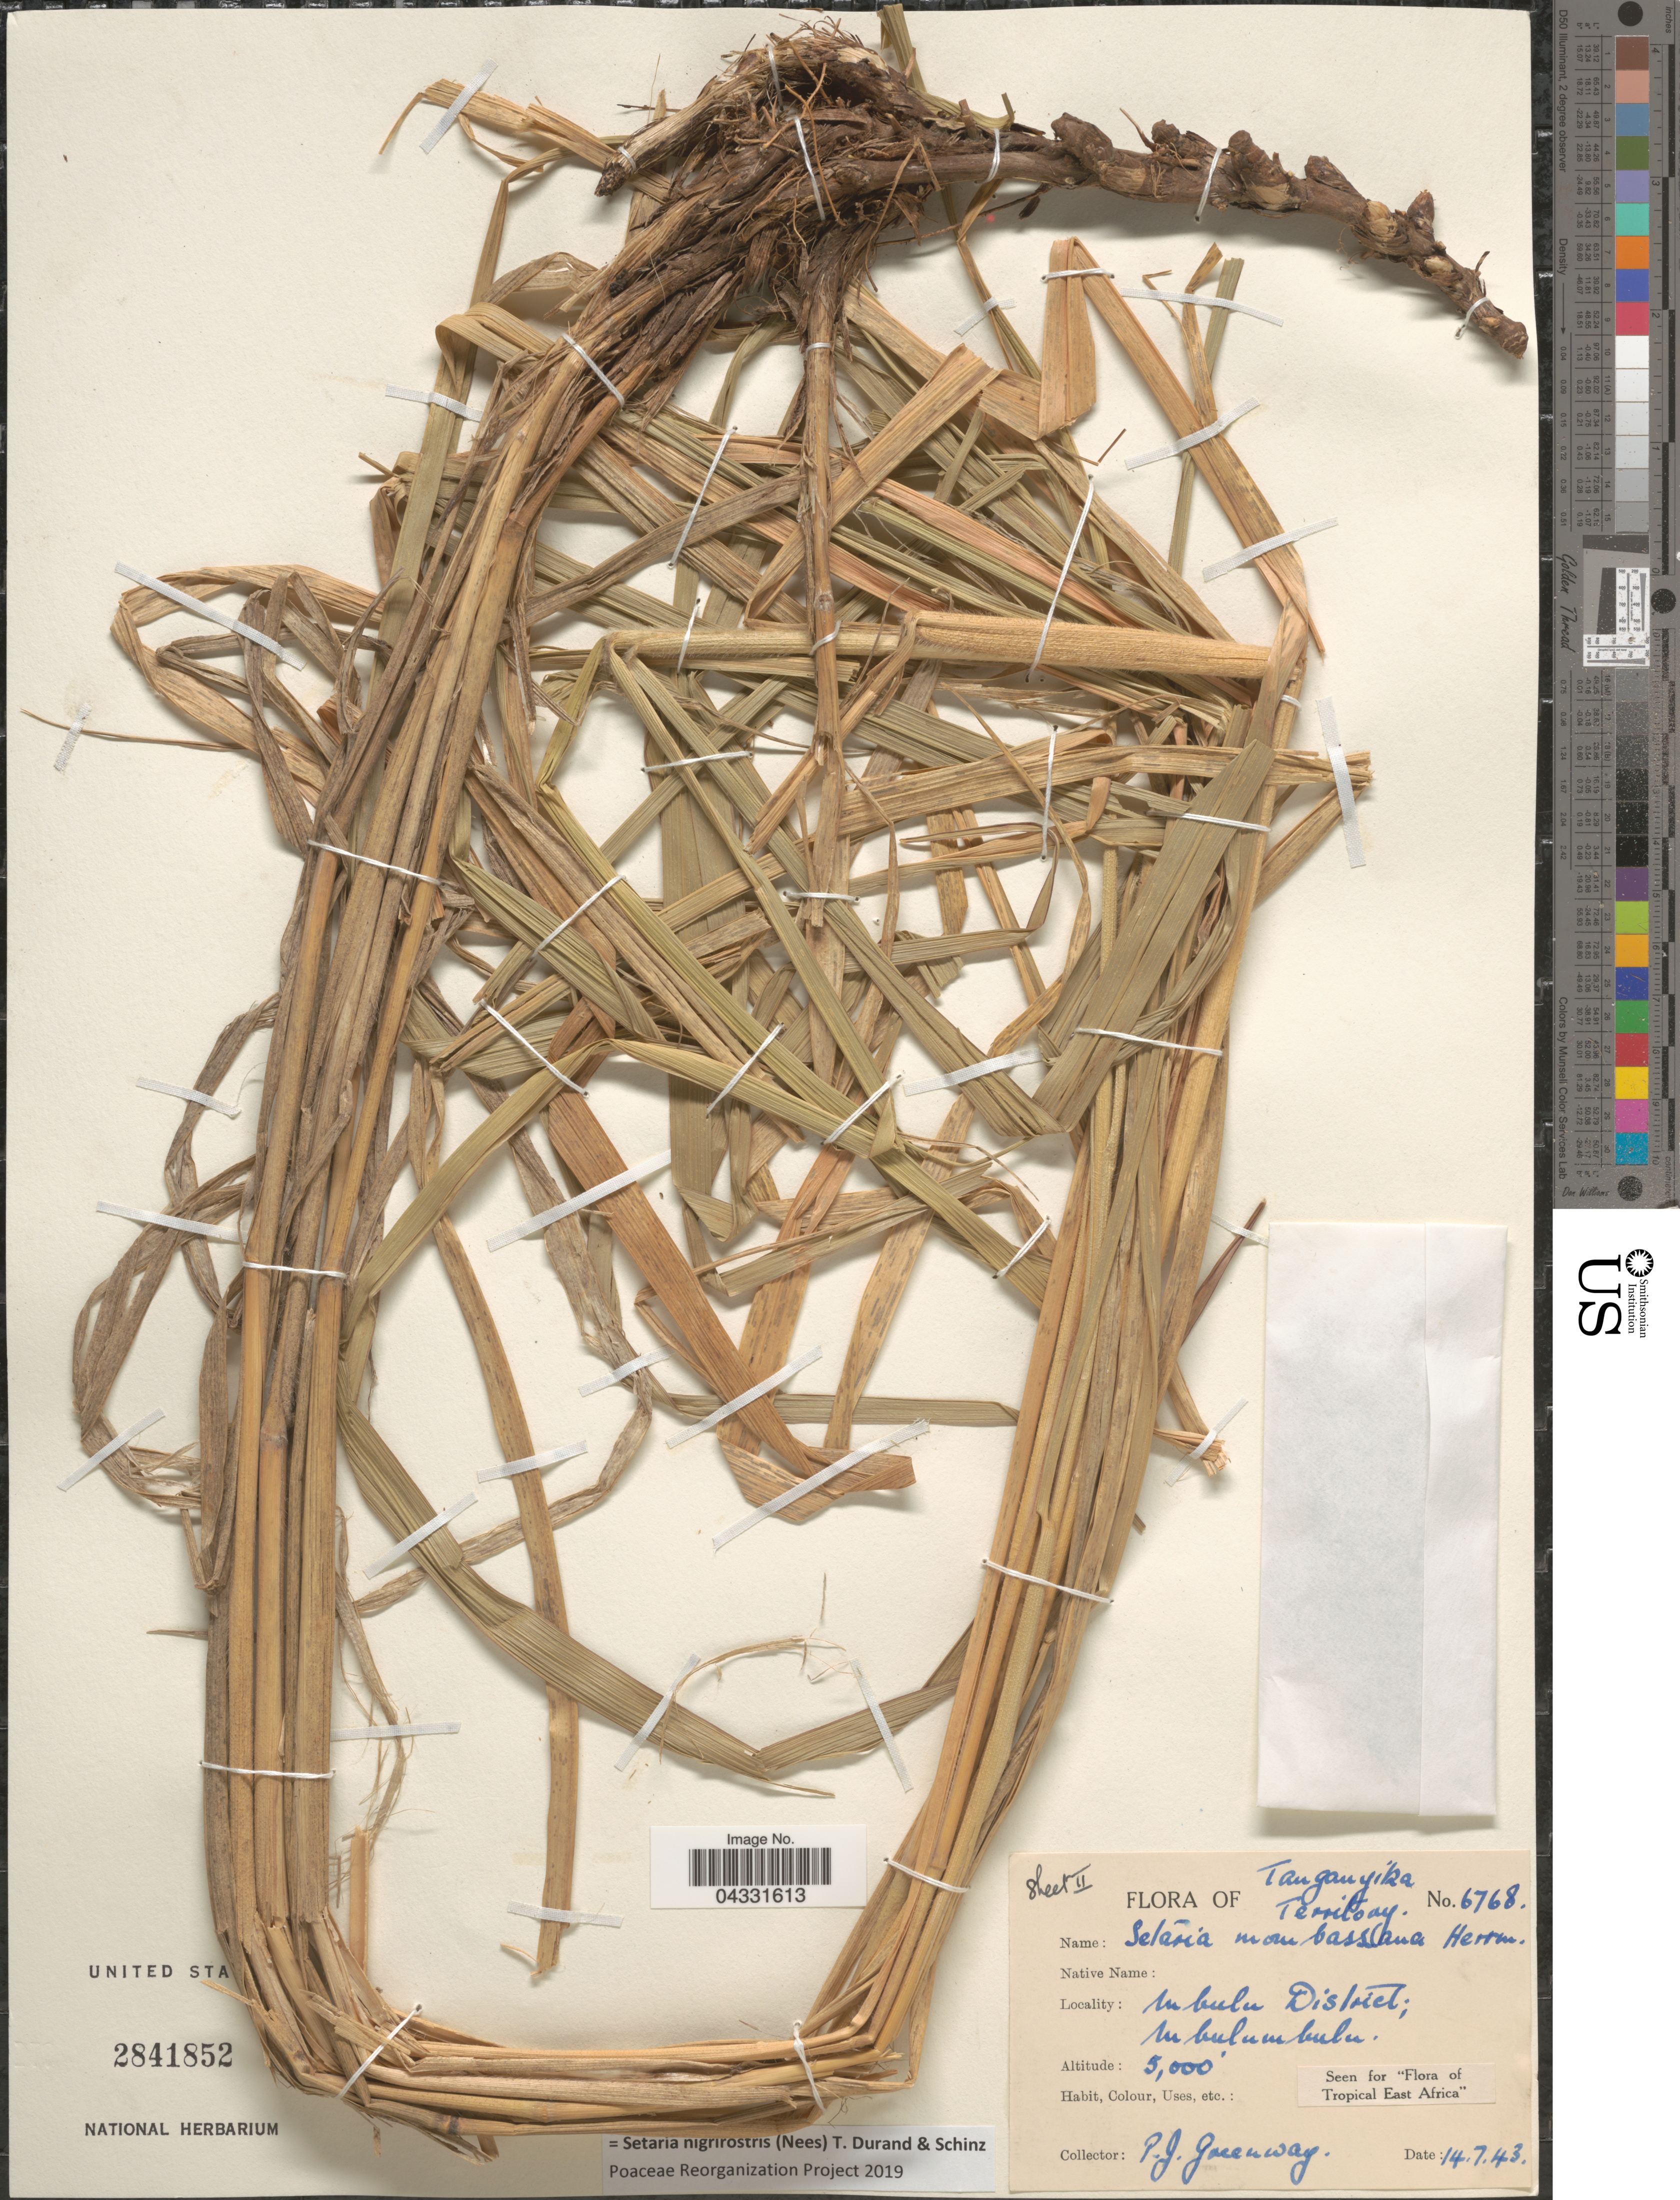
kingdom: Plantae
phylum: Tracheophyta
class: Liliopsida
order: Poales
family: Poaceae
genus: Setaria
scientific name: Setaria nigrirostris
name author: (Nees) Durand & Schinz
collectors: P. J. Greenway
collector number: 6768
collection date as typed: Transcribed d/m/y: 14/7/43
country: Tanzania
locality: Tanganyika Territory. Mbulu District; Mbulumbulu. Tropical East Africa.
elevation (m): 1524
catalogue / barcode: US 2841852